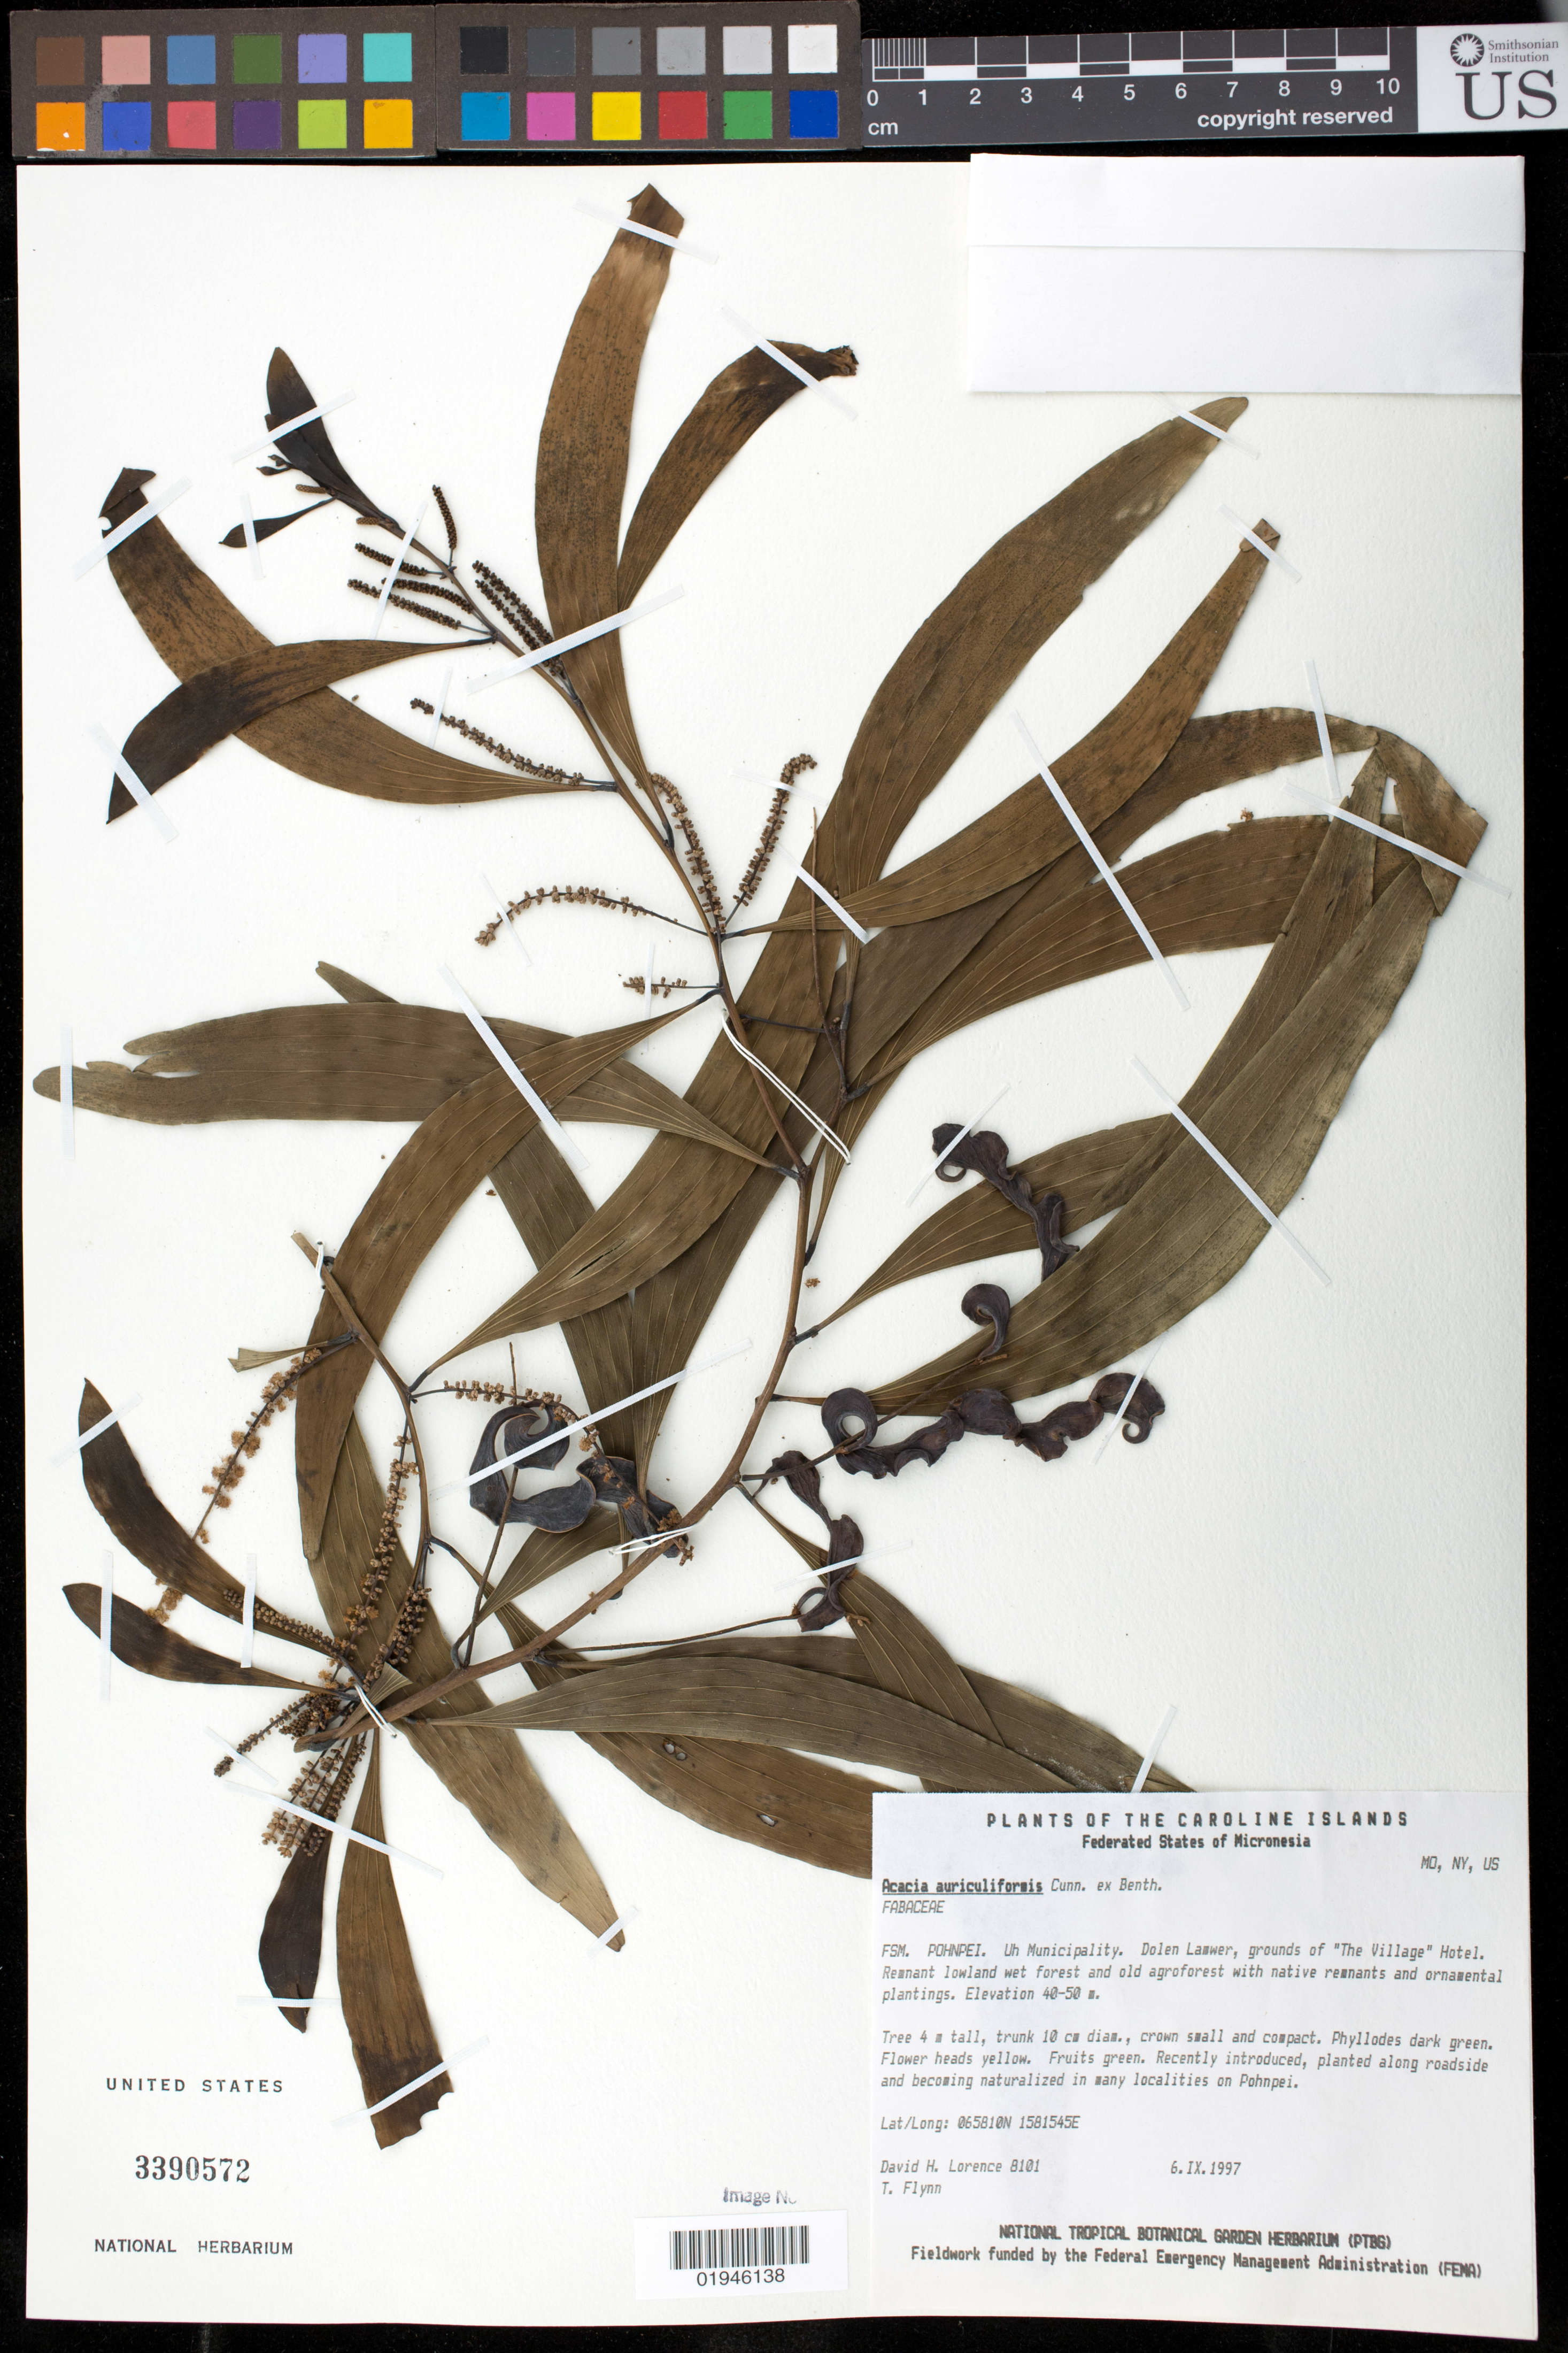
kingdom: Plantae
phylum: Tracheophyta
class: Magnoliopsida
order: Fabales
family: Fabaceae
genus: Acacia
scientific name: Acacia auriculiformis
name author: A. Cunn. ex Benth.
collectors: D. Lorence & T. W. Flynn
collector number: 8101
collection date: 1997-09-06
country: Micronesia, Federated States of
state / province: Pohnpei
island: Pohnpei [Ponape]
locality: Pohnpei. Uh Municipality, Dolen Lamwer, grounds of "The Village Hotel"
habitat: Remnant lowland wet forest and old agroforest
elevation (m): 40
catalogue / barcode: US 3390572